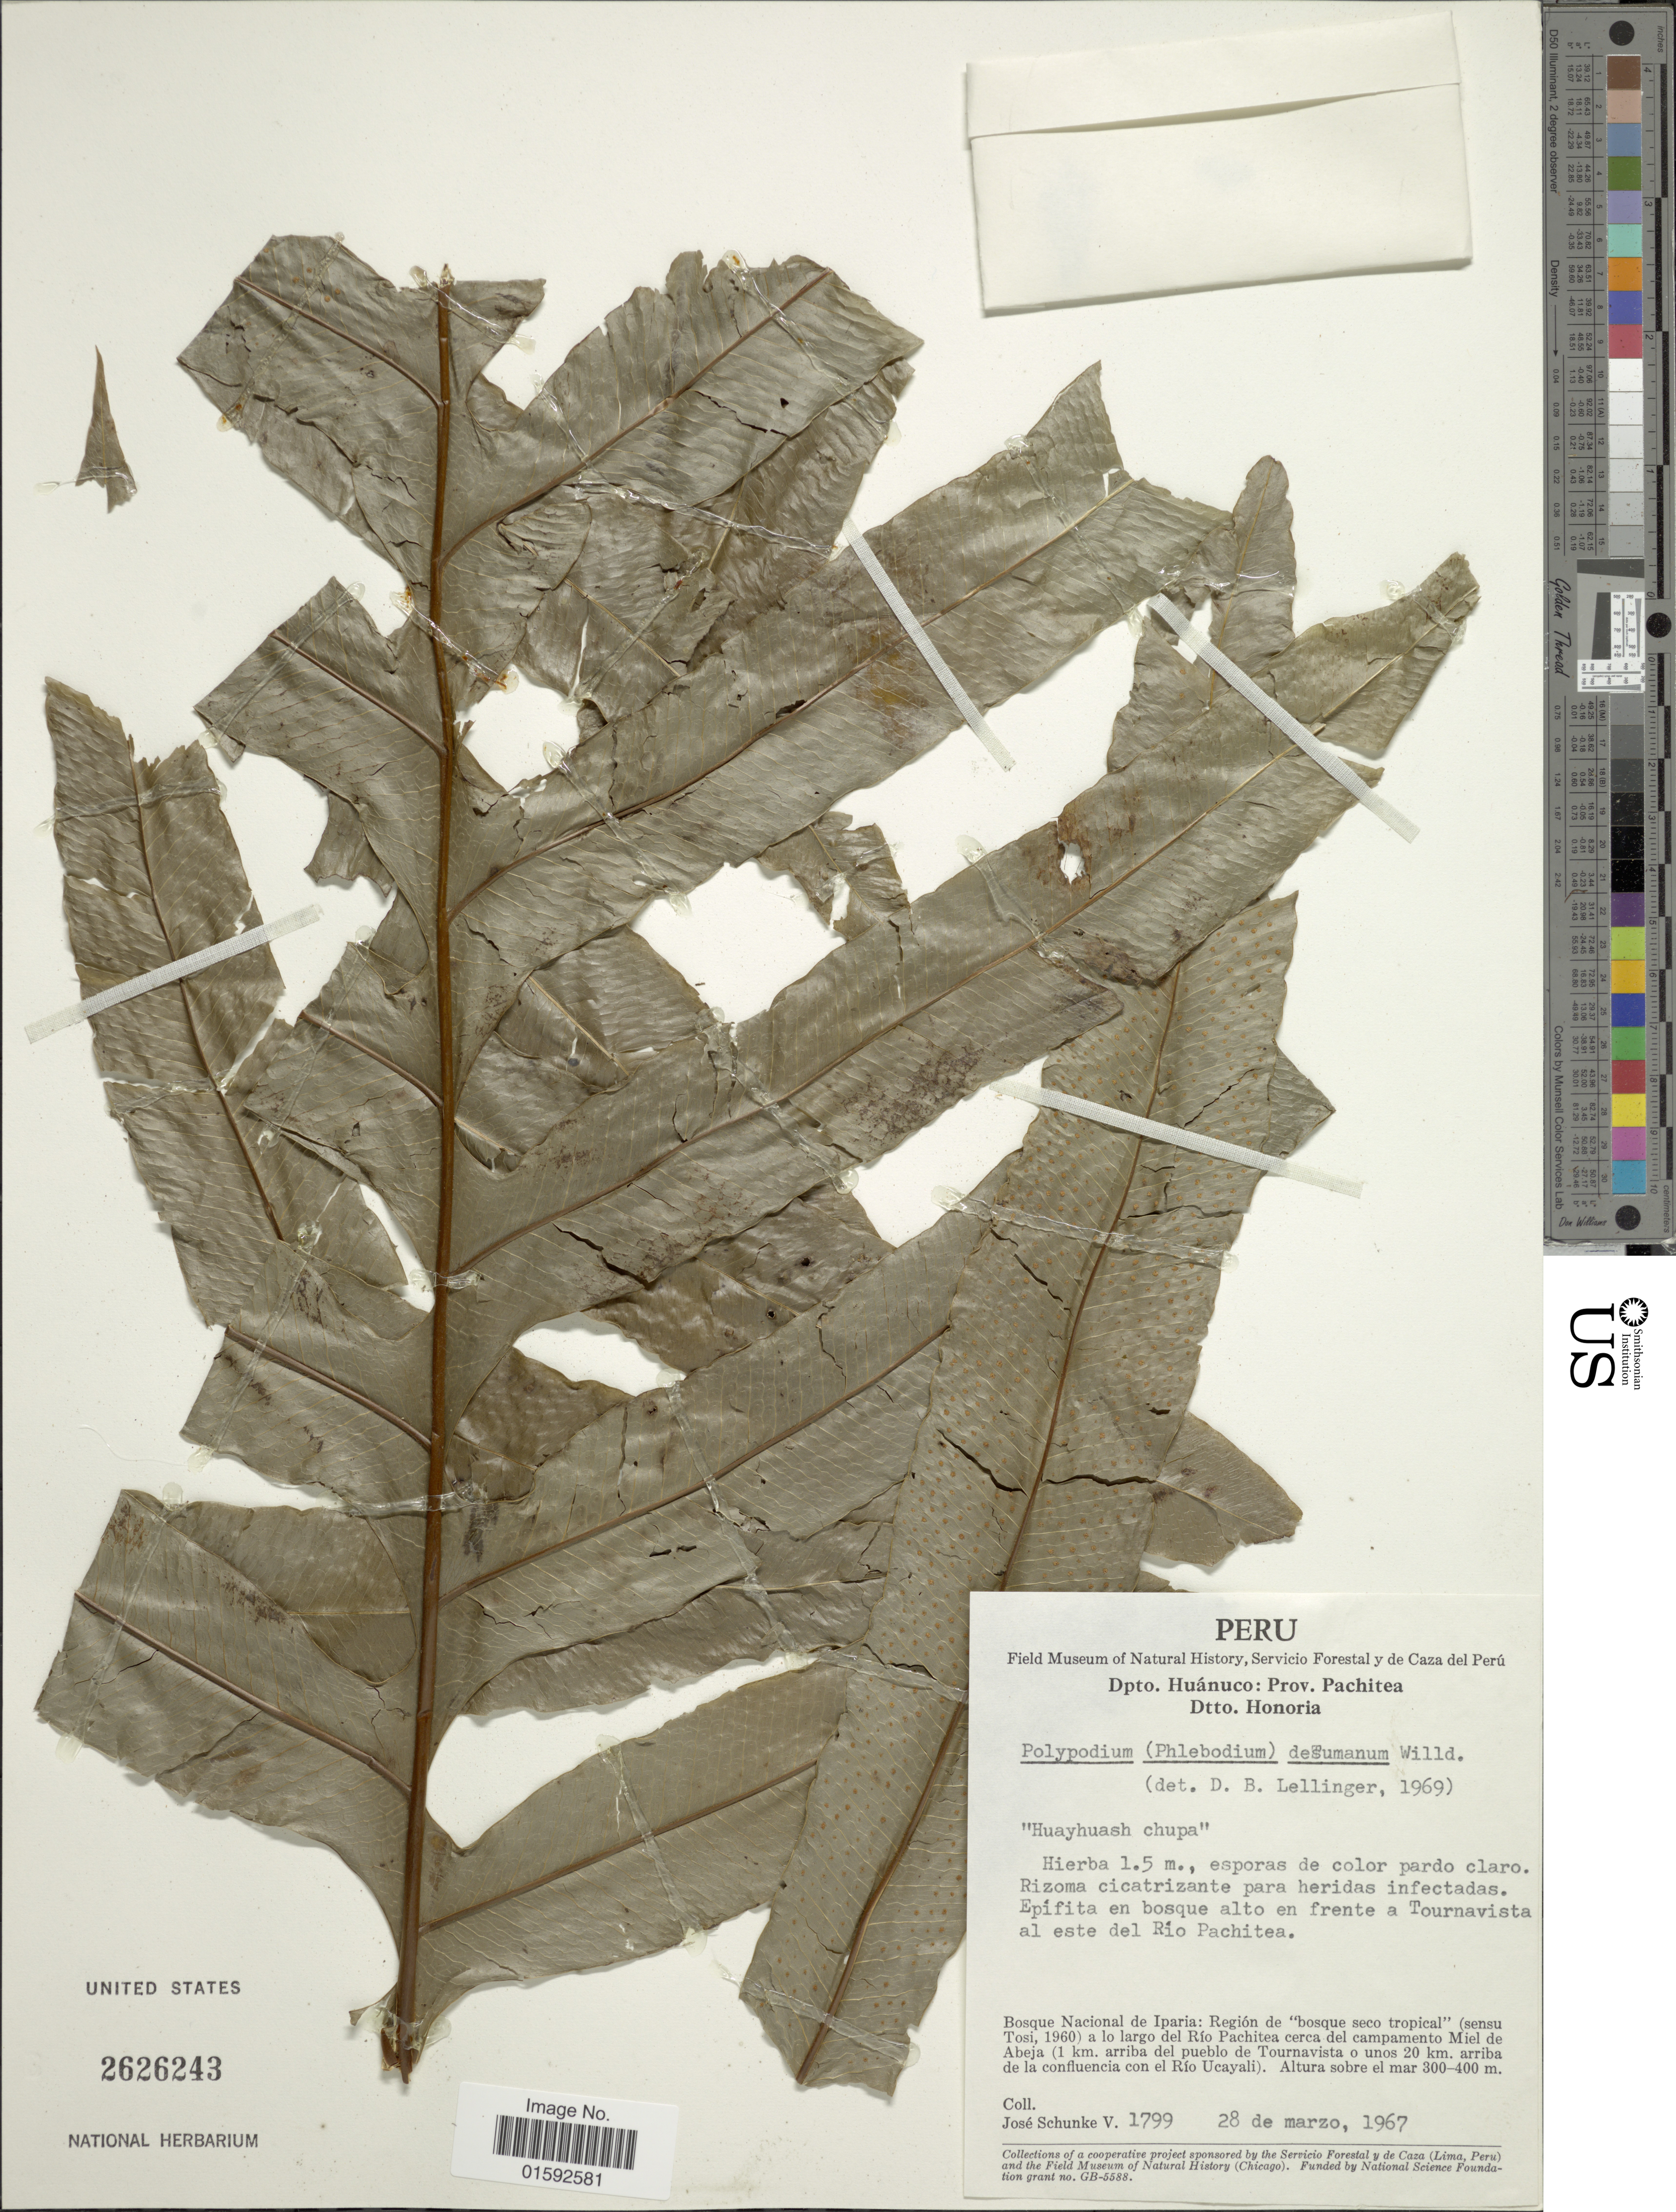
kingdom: Plantae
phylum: Tracheophyta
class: Polypodiopsida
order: Polypodiales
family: Polypodiaceae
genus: Phlebodium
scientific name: Phlebodium decumanum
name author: (Willd.) J. Sm.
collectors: J. Schunke Vigo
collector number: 1799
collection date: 1967-03-28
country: Peru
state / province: Huánuco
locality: Peru, Dpto. Huánuco: Prov. Pachitea Dtto. Honoria, Bosque Nacional de Iparia: region de "bosque seco tropical" (sensu Tosi 1960) a lo largo del Río Pachitea cerca del campamento Miel de Abeja (1 km. arriba del pueblo de Tournavista o unos 20 km. arriba de la confluencia con el Río Ucayali).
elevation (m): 300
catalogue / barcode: US 2626243